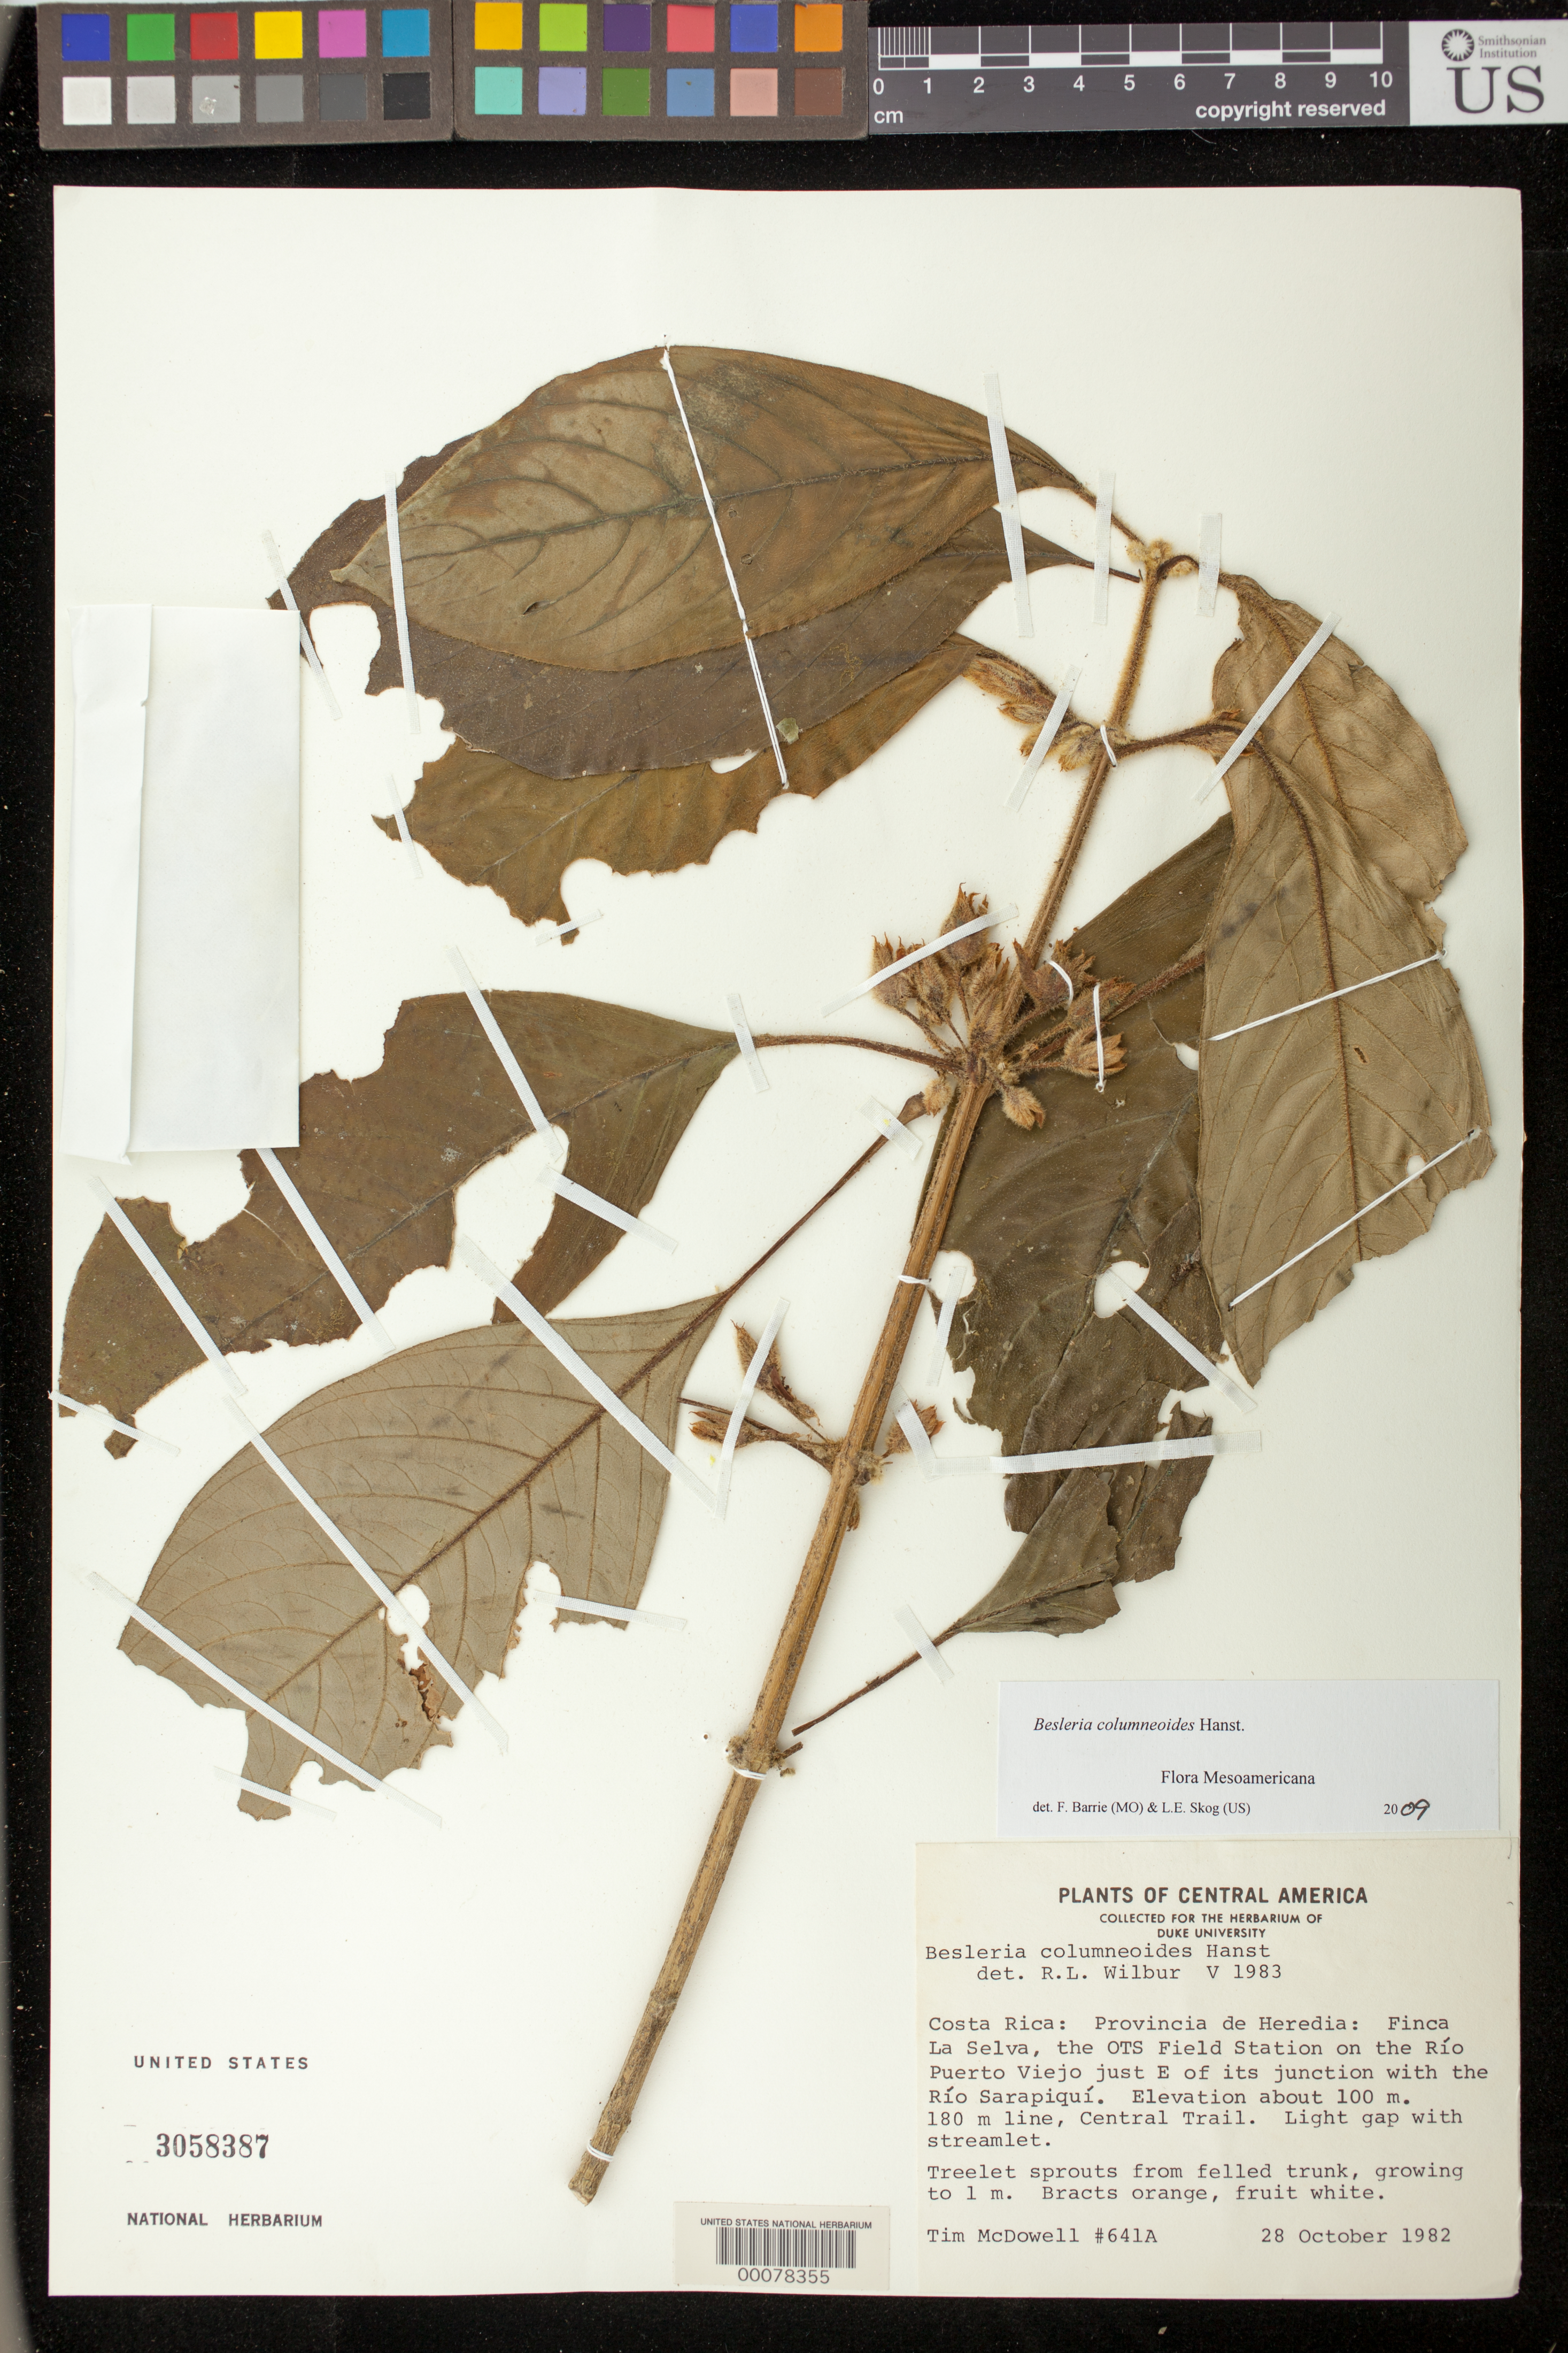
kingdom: Plantae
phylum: Tracheophyta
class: Magnoliopsida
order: Lamiales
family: Gesneriaceae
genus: Besleria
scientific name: Besleria columneoides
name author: Hanst.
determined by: Wilbur, R. L.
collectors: T. McDowell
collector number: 641 A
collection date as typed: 28 Oct 1982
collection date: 1982-10-28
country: Costa Rica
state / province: Heredia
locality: Finca La Selva, the OTS field Station on the Rio Puerto Viejo just E of its junction with the Rio Sarapiqui, central trail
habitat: Light gap with streamlet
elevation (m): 100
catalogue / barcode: US 3058387